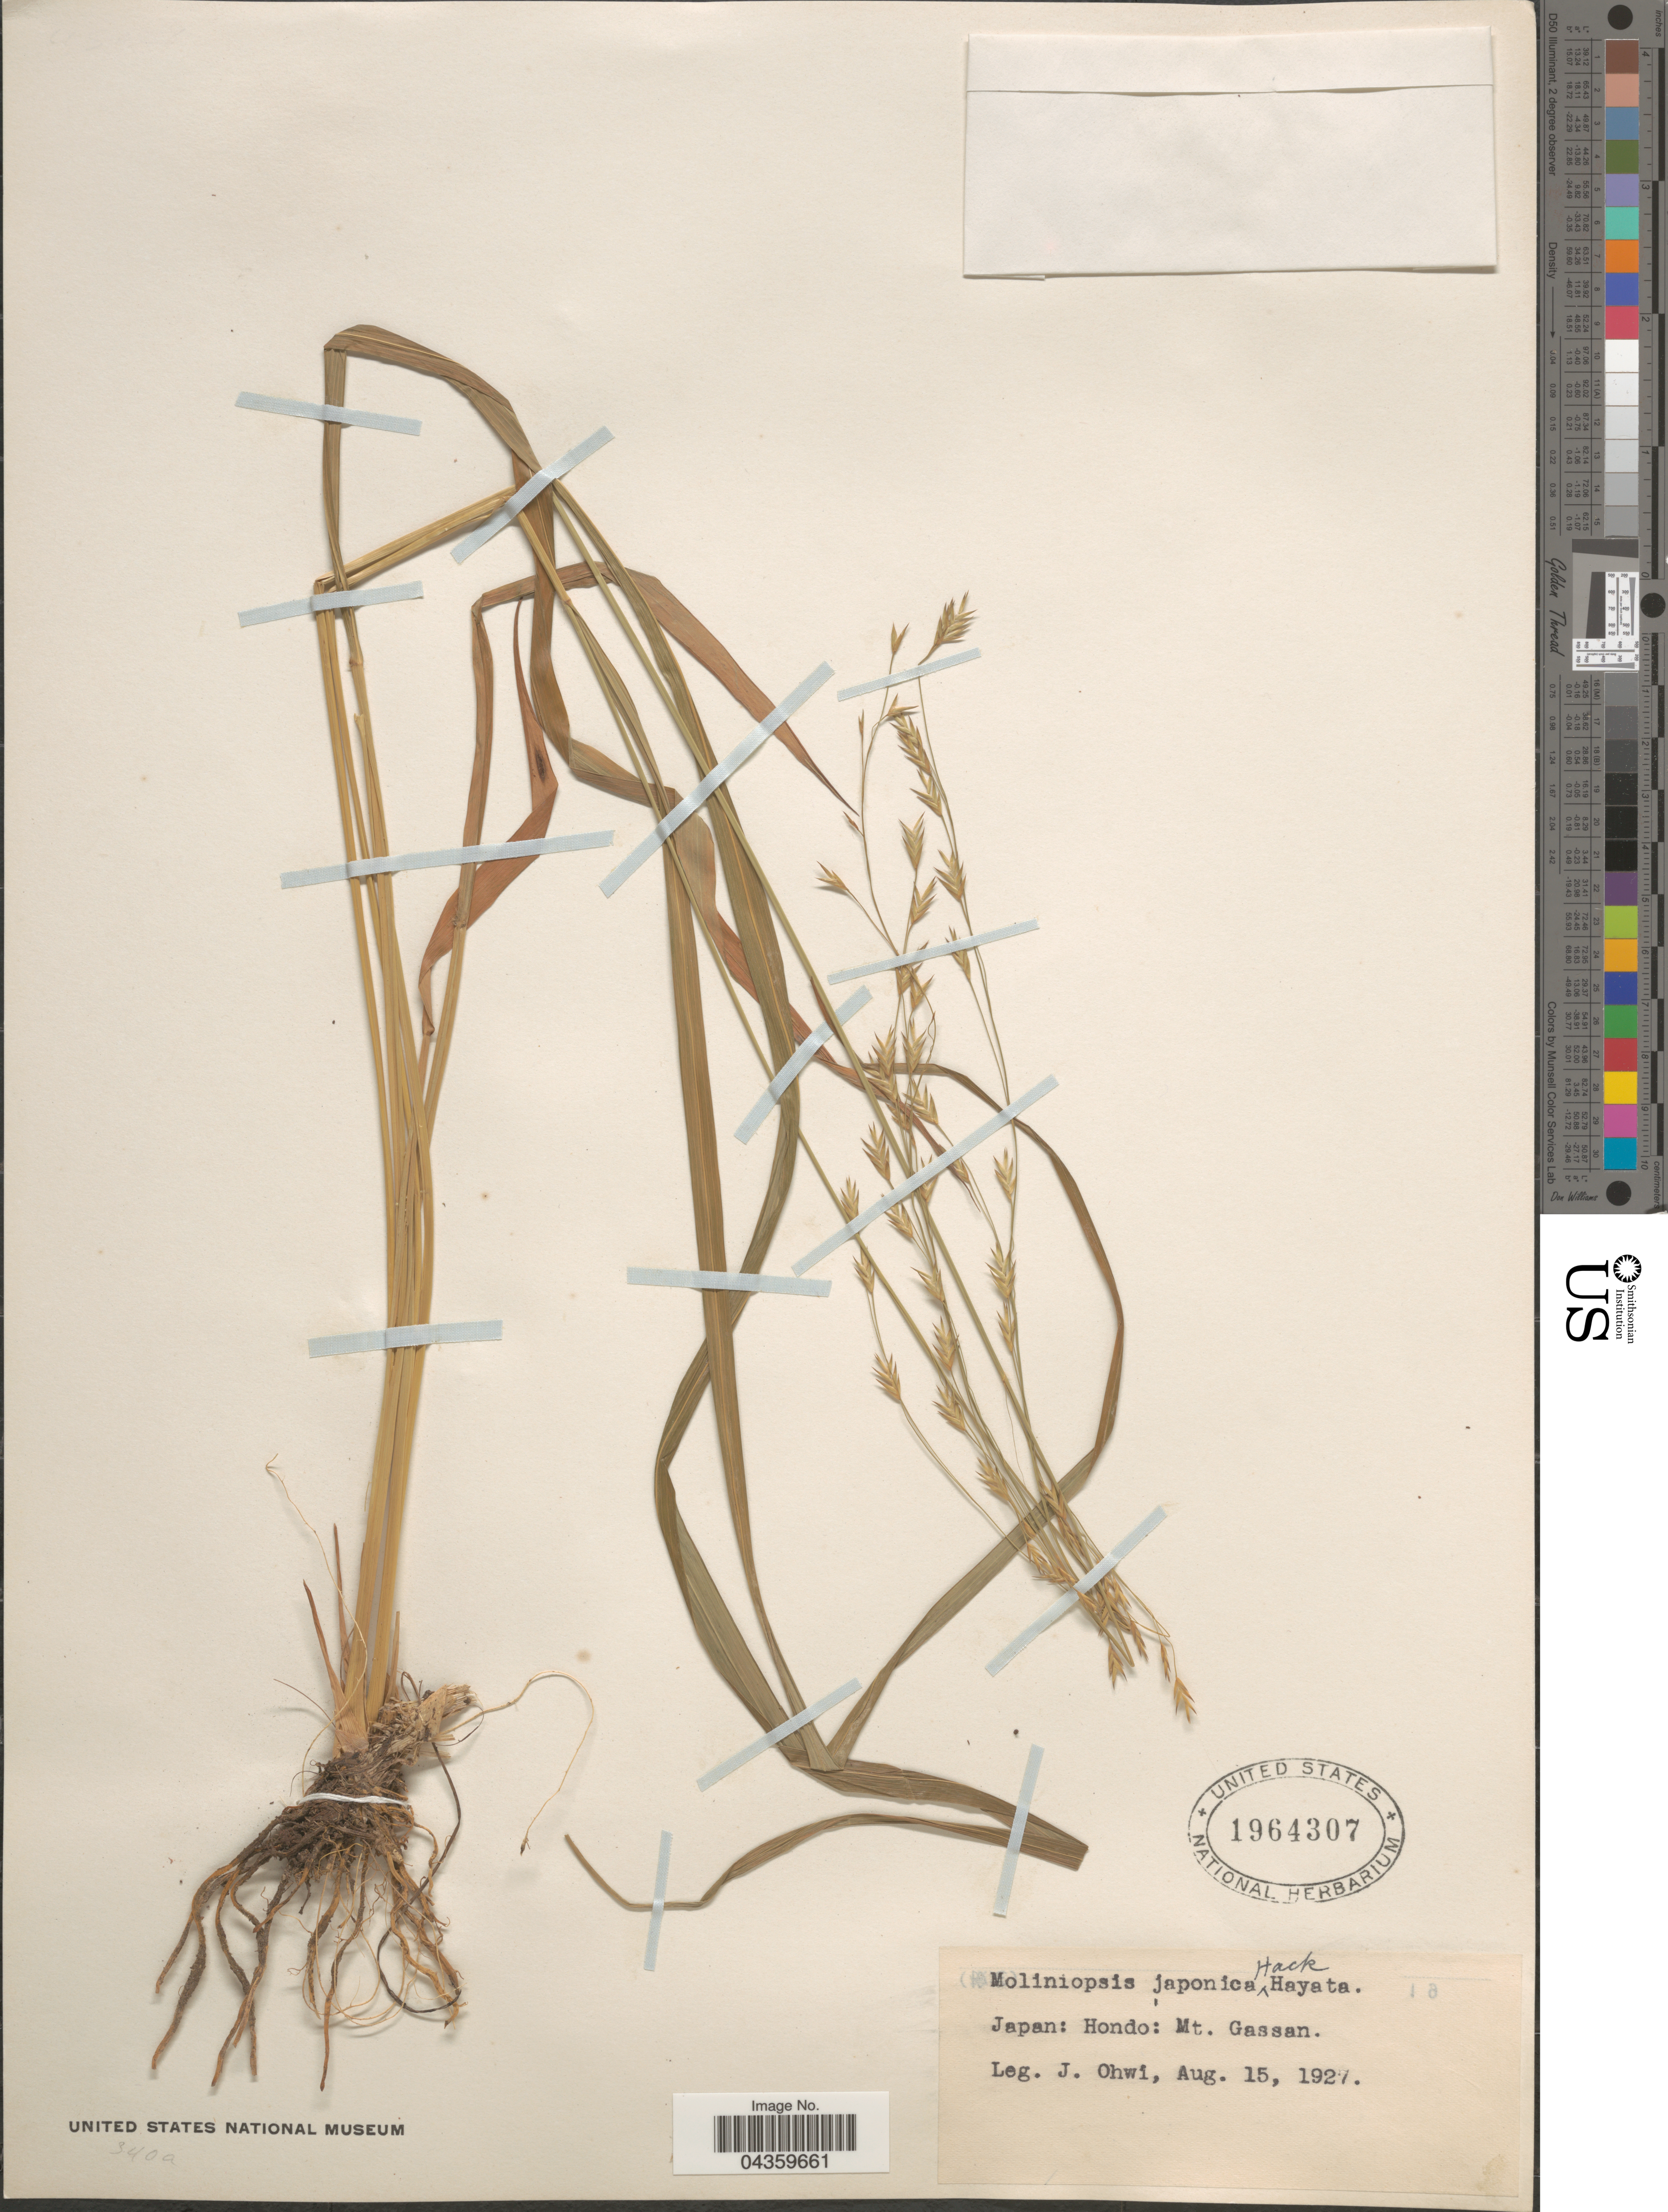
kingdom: Plantae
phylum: Tracheophyta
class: Liliopsida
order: Poales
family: Poaceae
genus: Molinia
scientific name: Molinia japonica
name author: Hack.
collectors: J. Ohwi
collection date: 1927-08-15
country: Japan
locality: Hondo: Mt. Gassan.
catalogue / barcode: US 1964307